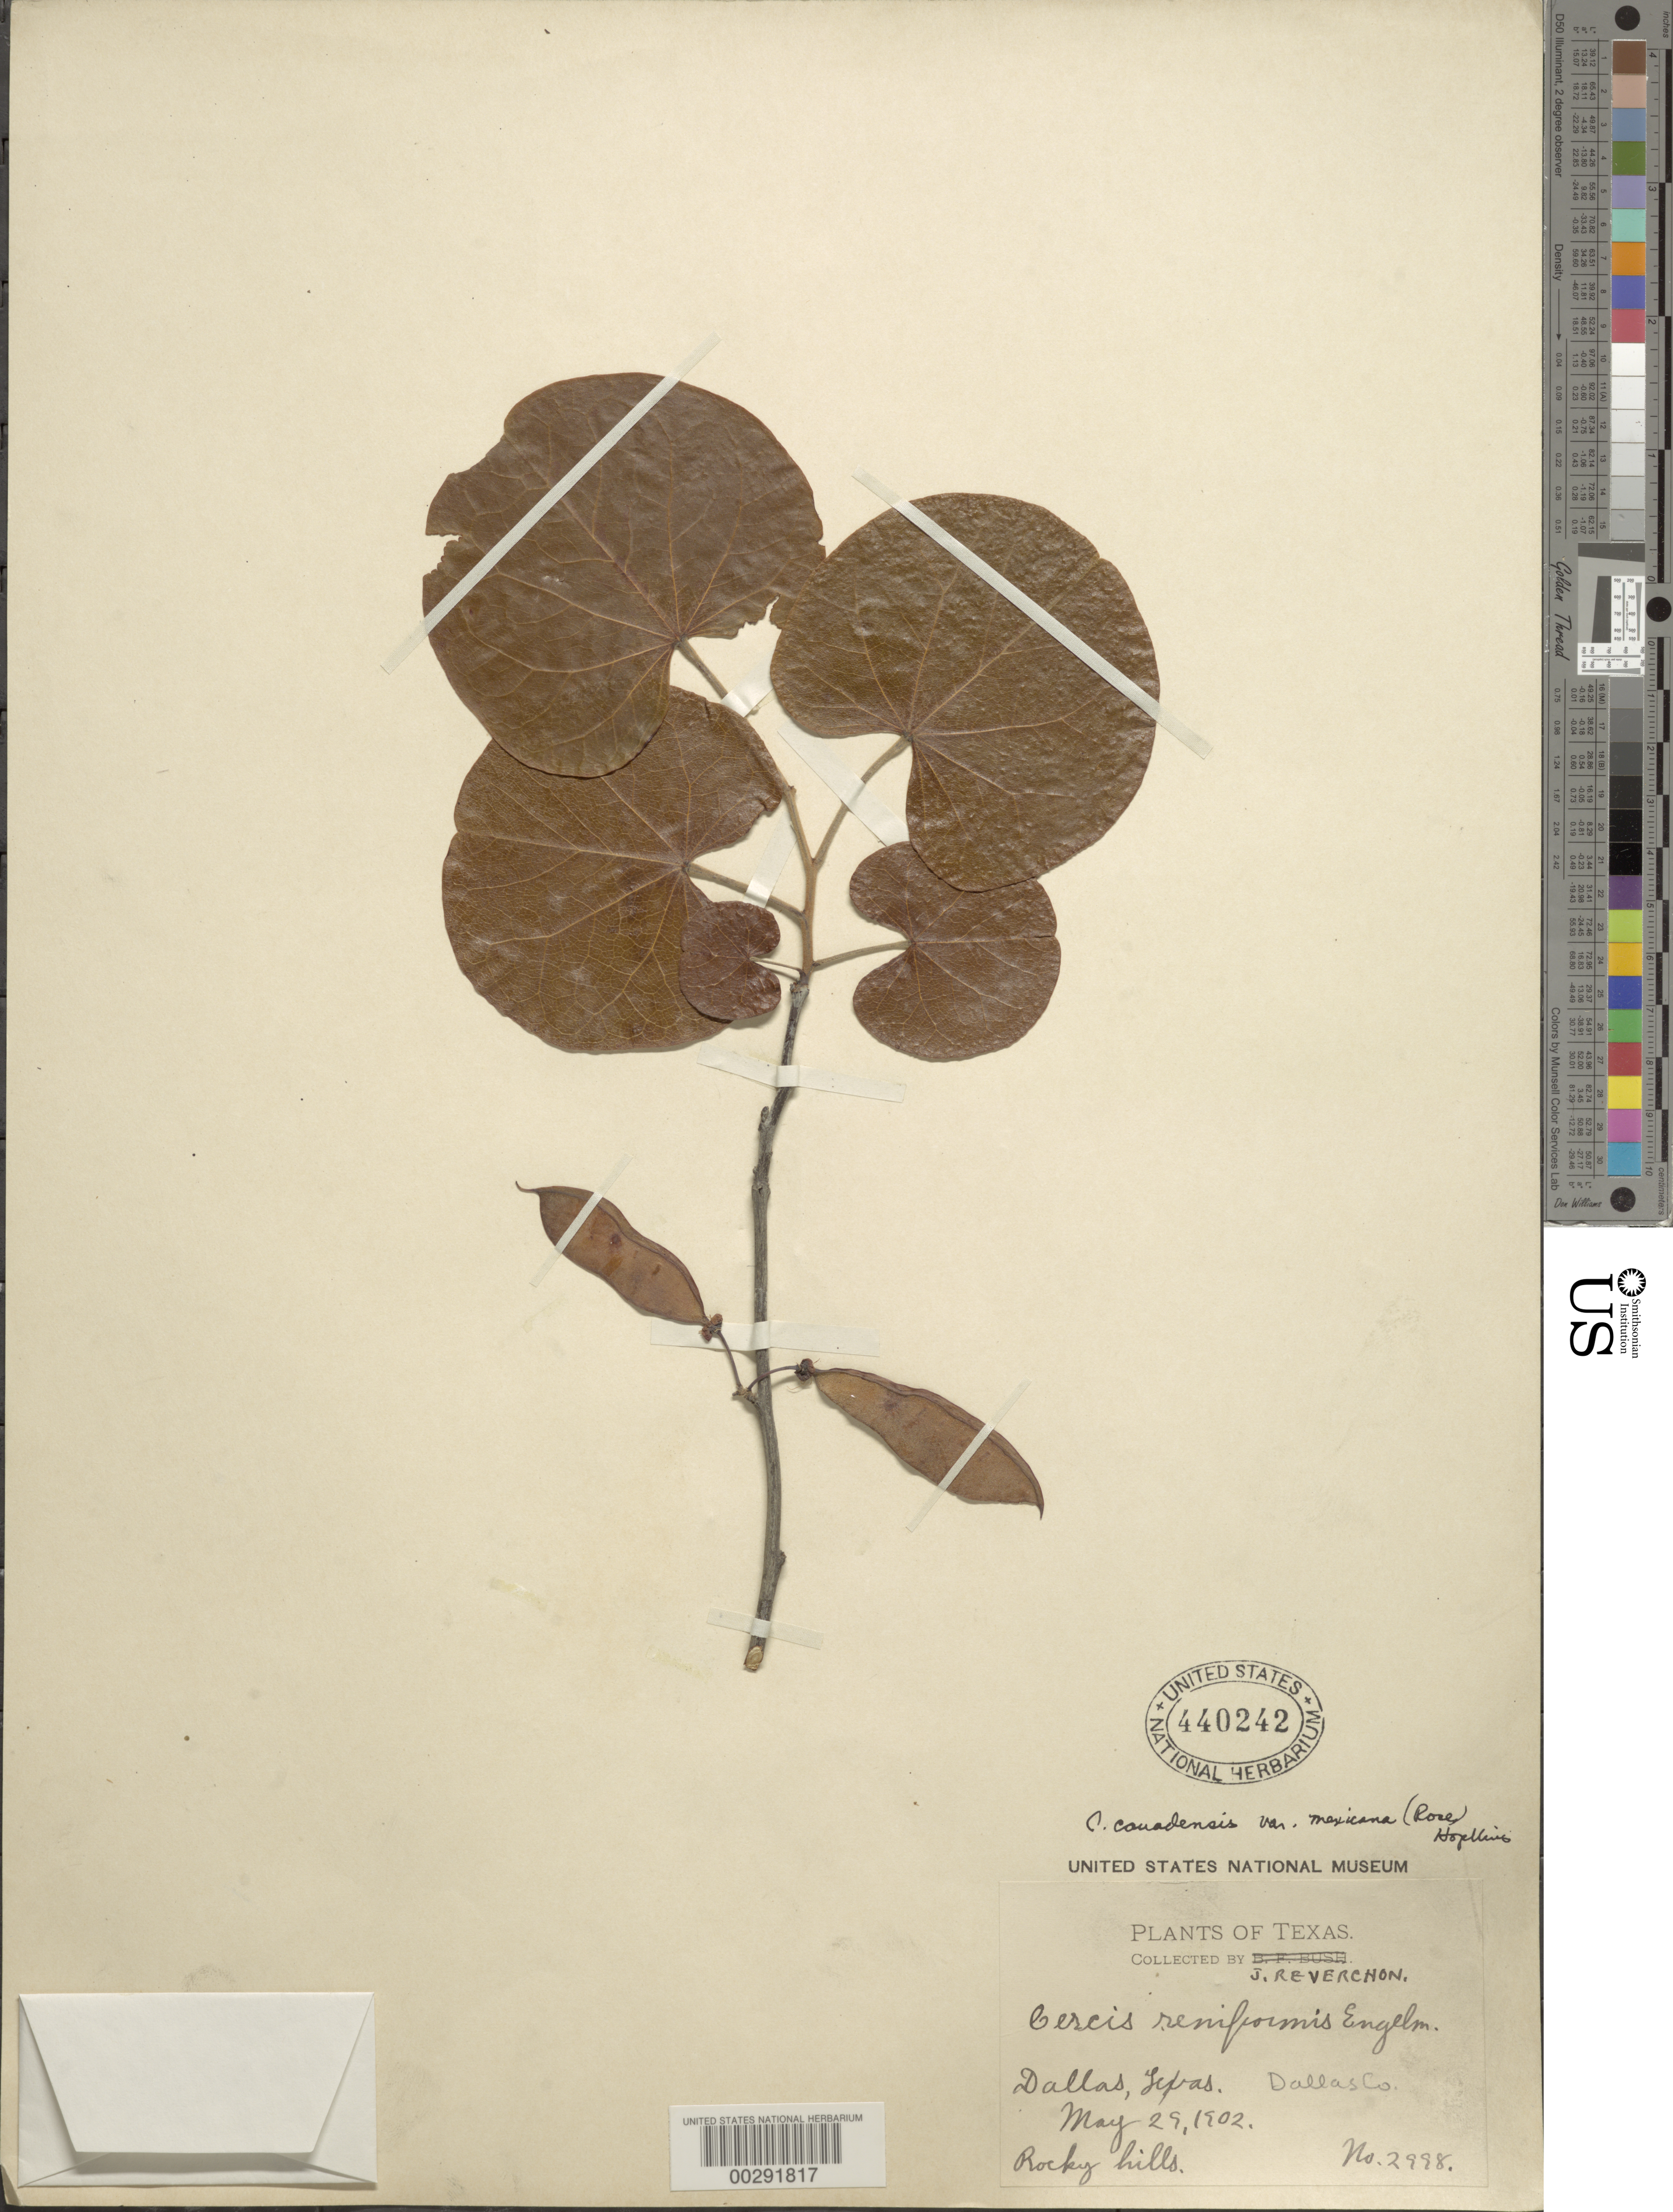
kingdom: Plantae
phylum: Tracheophyta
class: Magnoliopsida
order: Fabales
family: Fabaceae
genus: Cercis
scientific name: Cercis canadensis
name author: L.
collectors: J. Reverchon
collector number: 2998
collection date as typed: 29 May 1902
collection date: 1902-05-29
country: United States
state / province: Texas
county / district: Dallas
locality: Dallas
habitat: Rocky hills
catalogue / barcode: US 440242